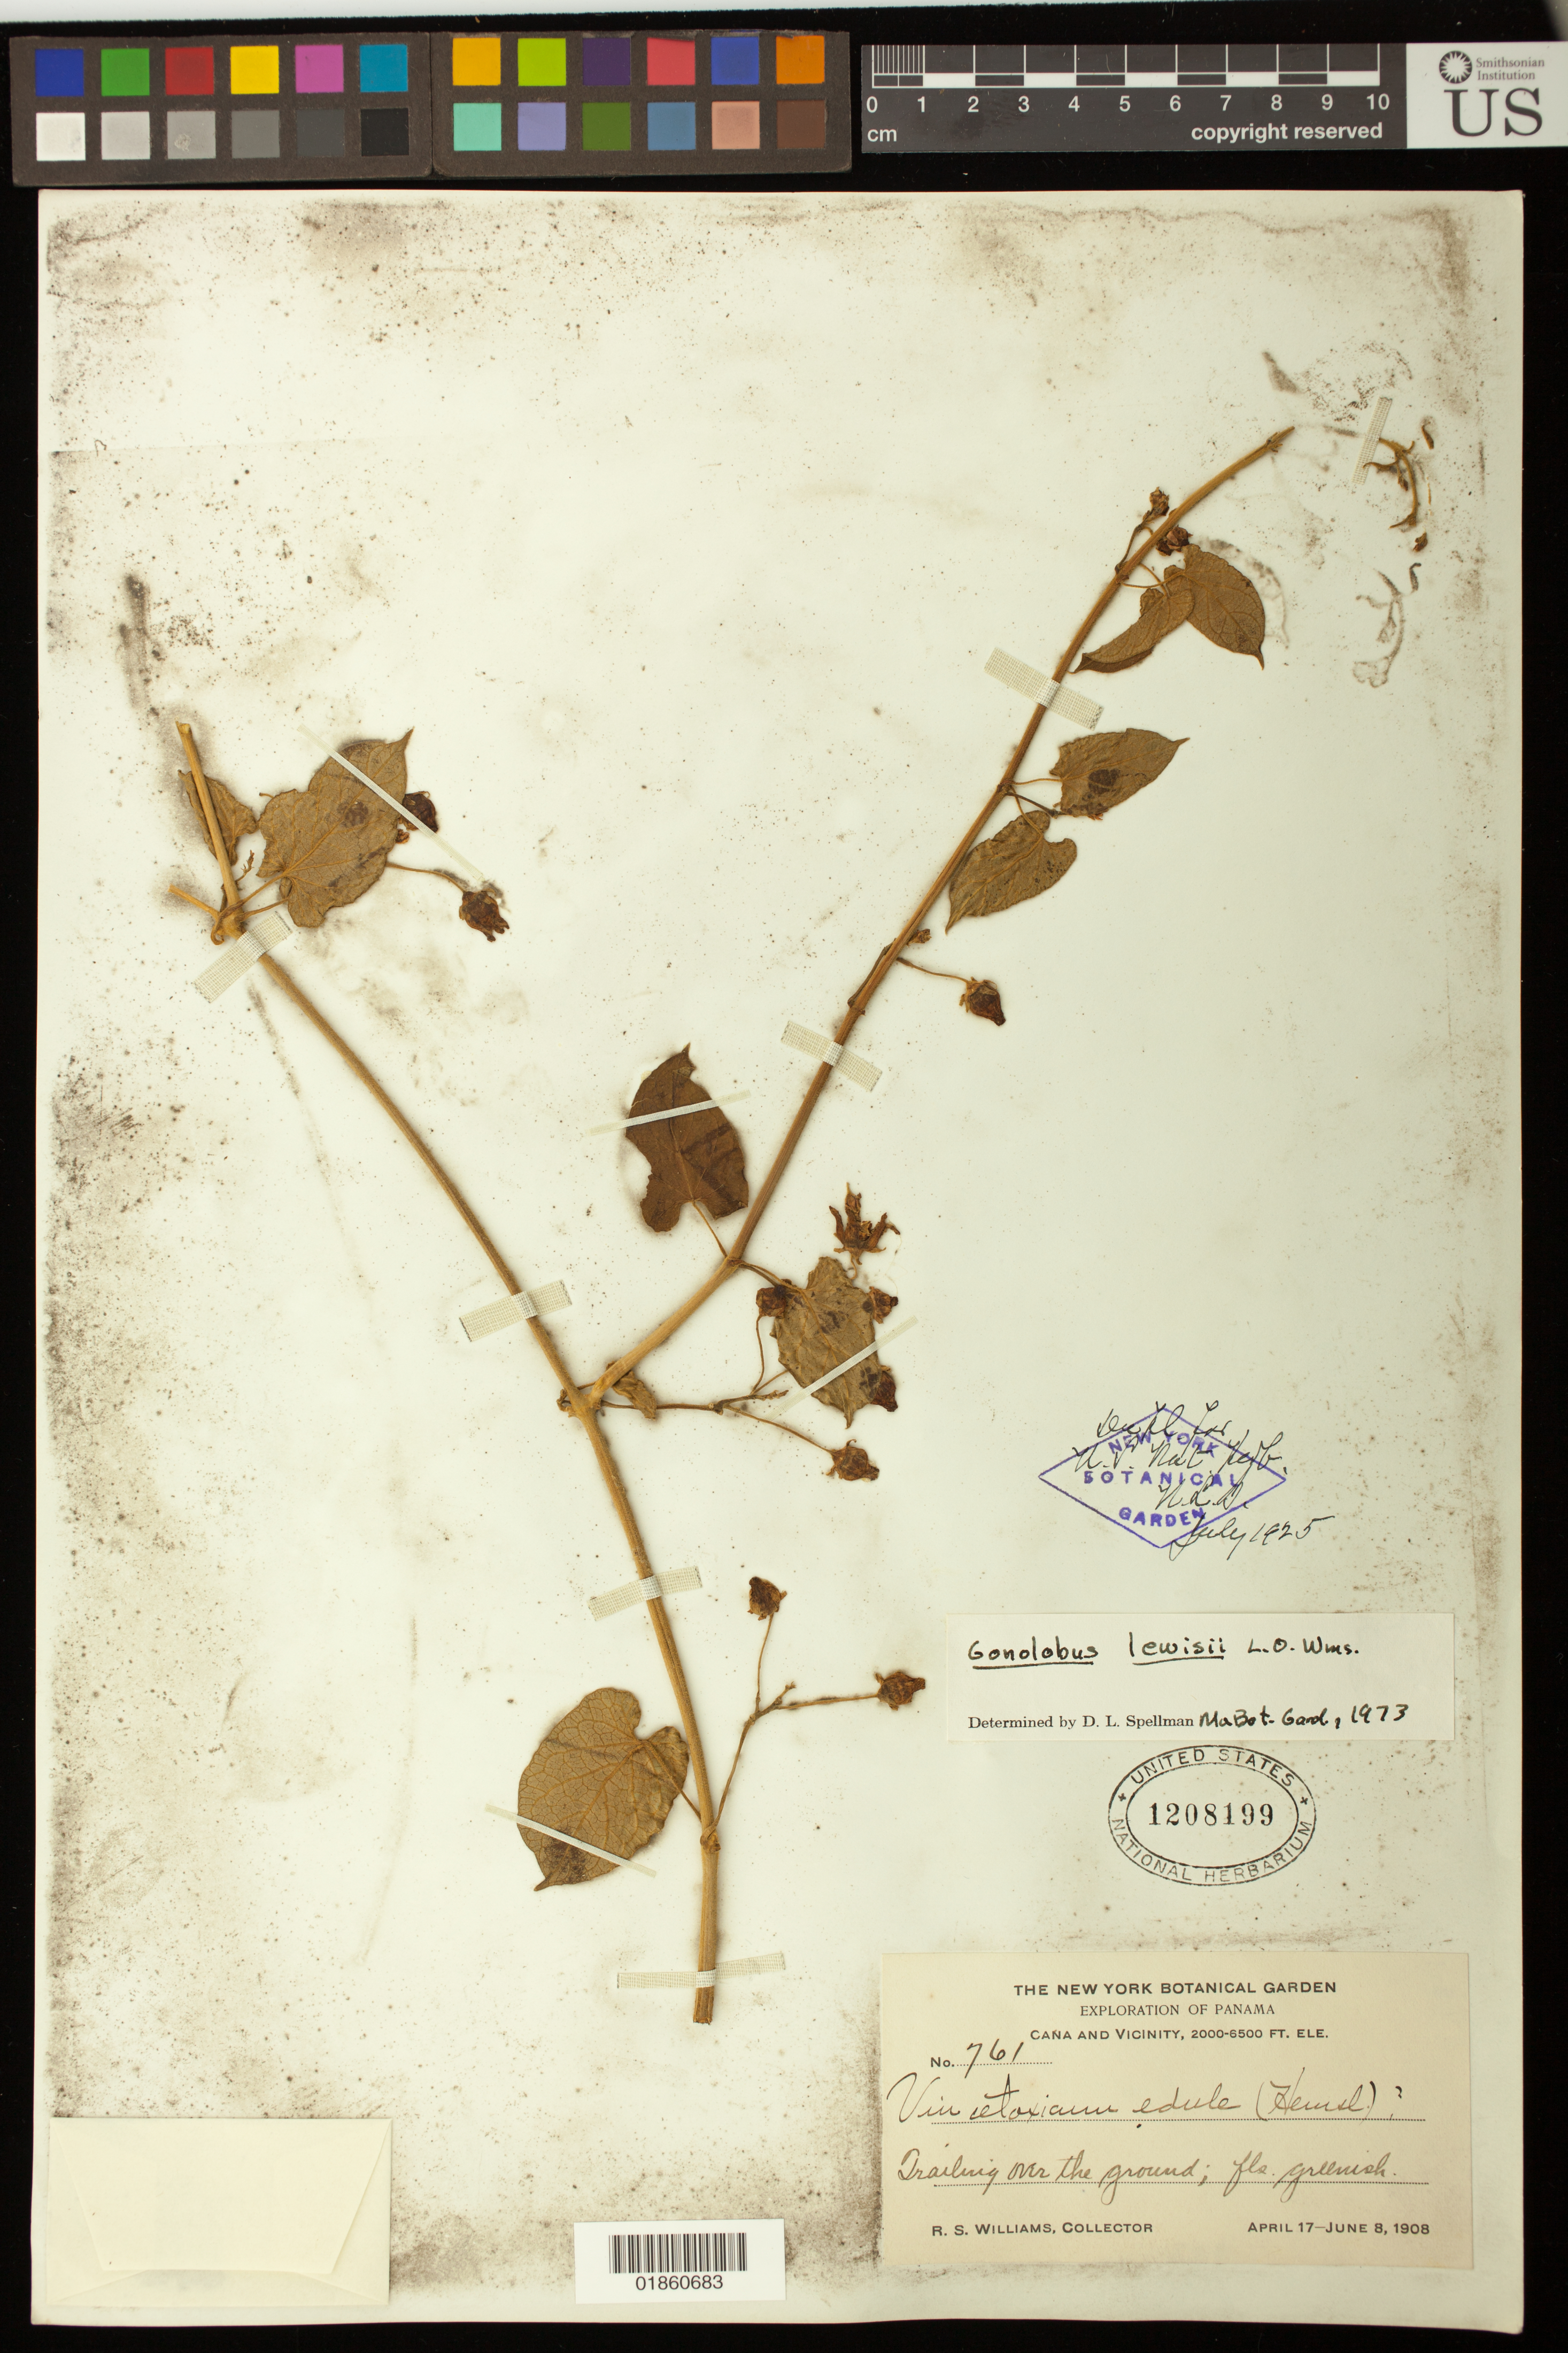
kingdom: Plantae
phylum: Tracheophyta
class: Magnoliopsida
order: Gentianales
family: Apocynaceae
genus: Gonolobus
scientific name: Gonolobus lewisii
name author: L.O. Williams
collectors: R. S. Williams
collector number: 761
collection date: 1908-04-17/1908-06-08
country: Panama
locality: Cana and vicinity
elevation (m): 610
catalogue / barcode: US 1208199